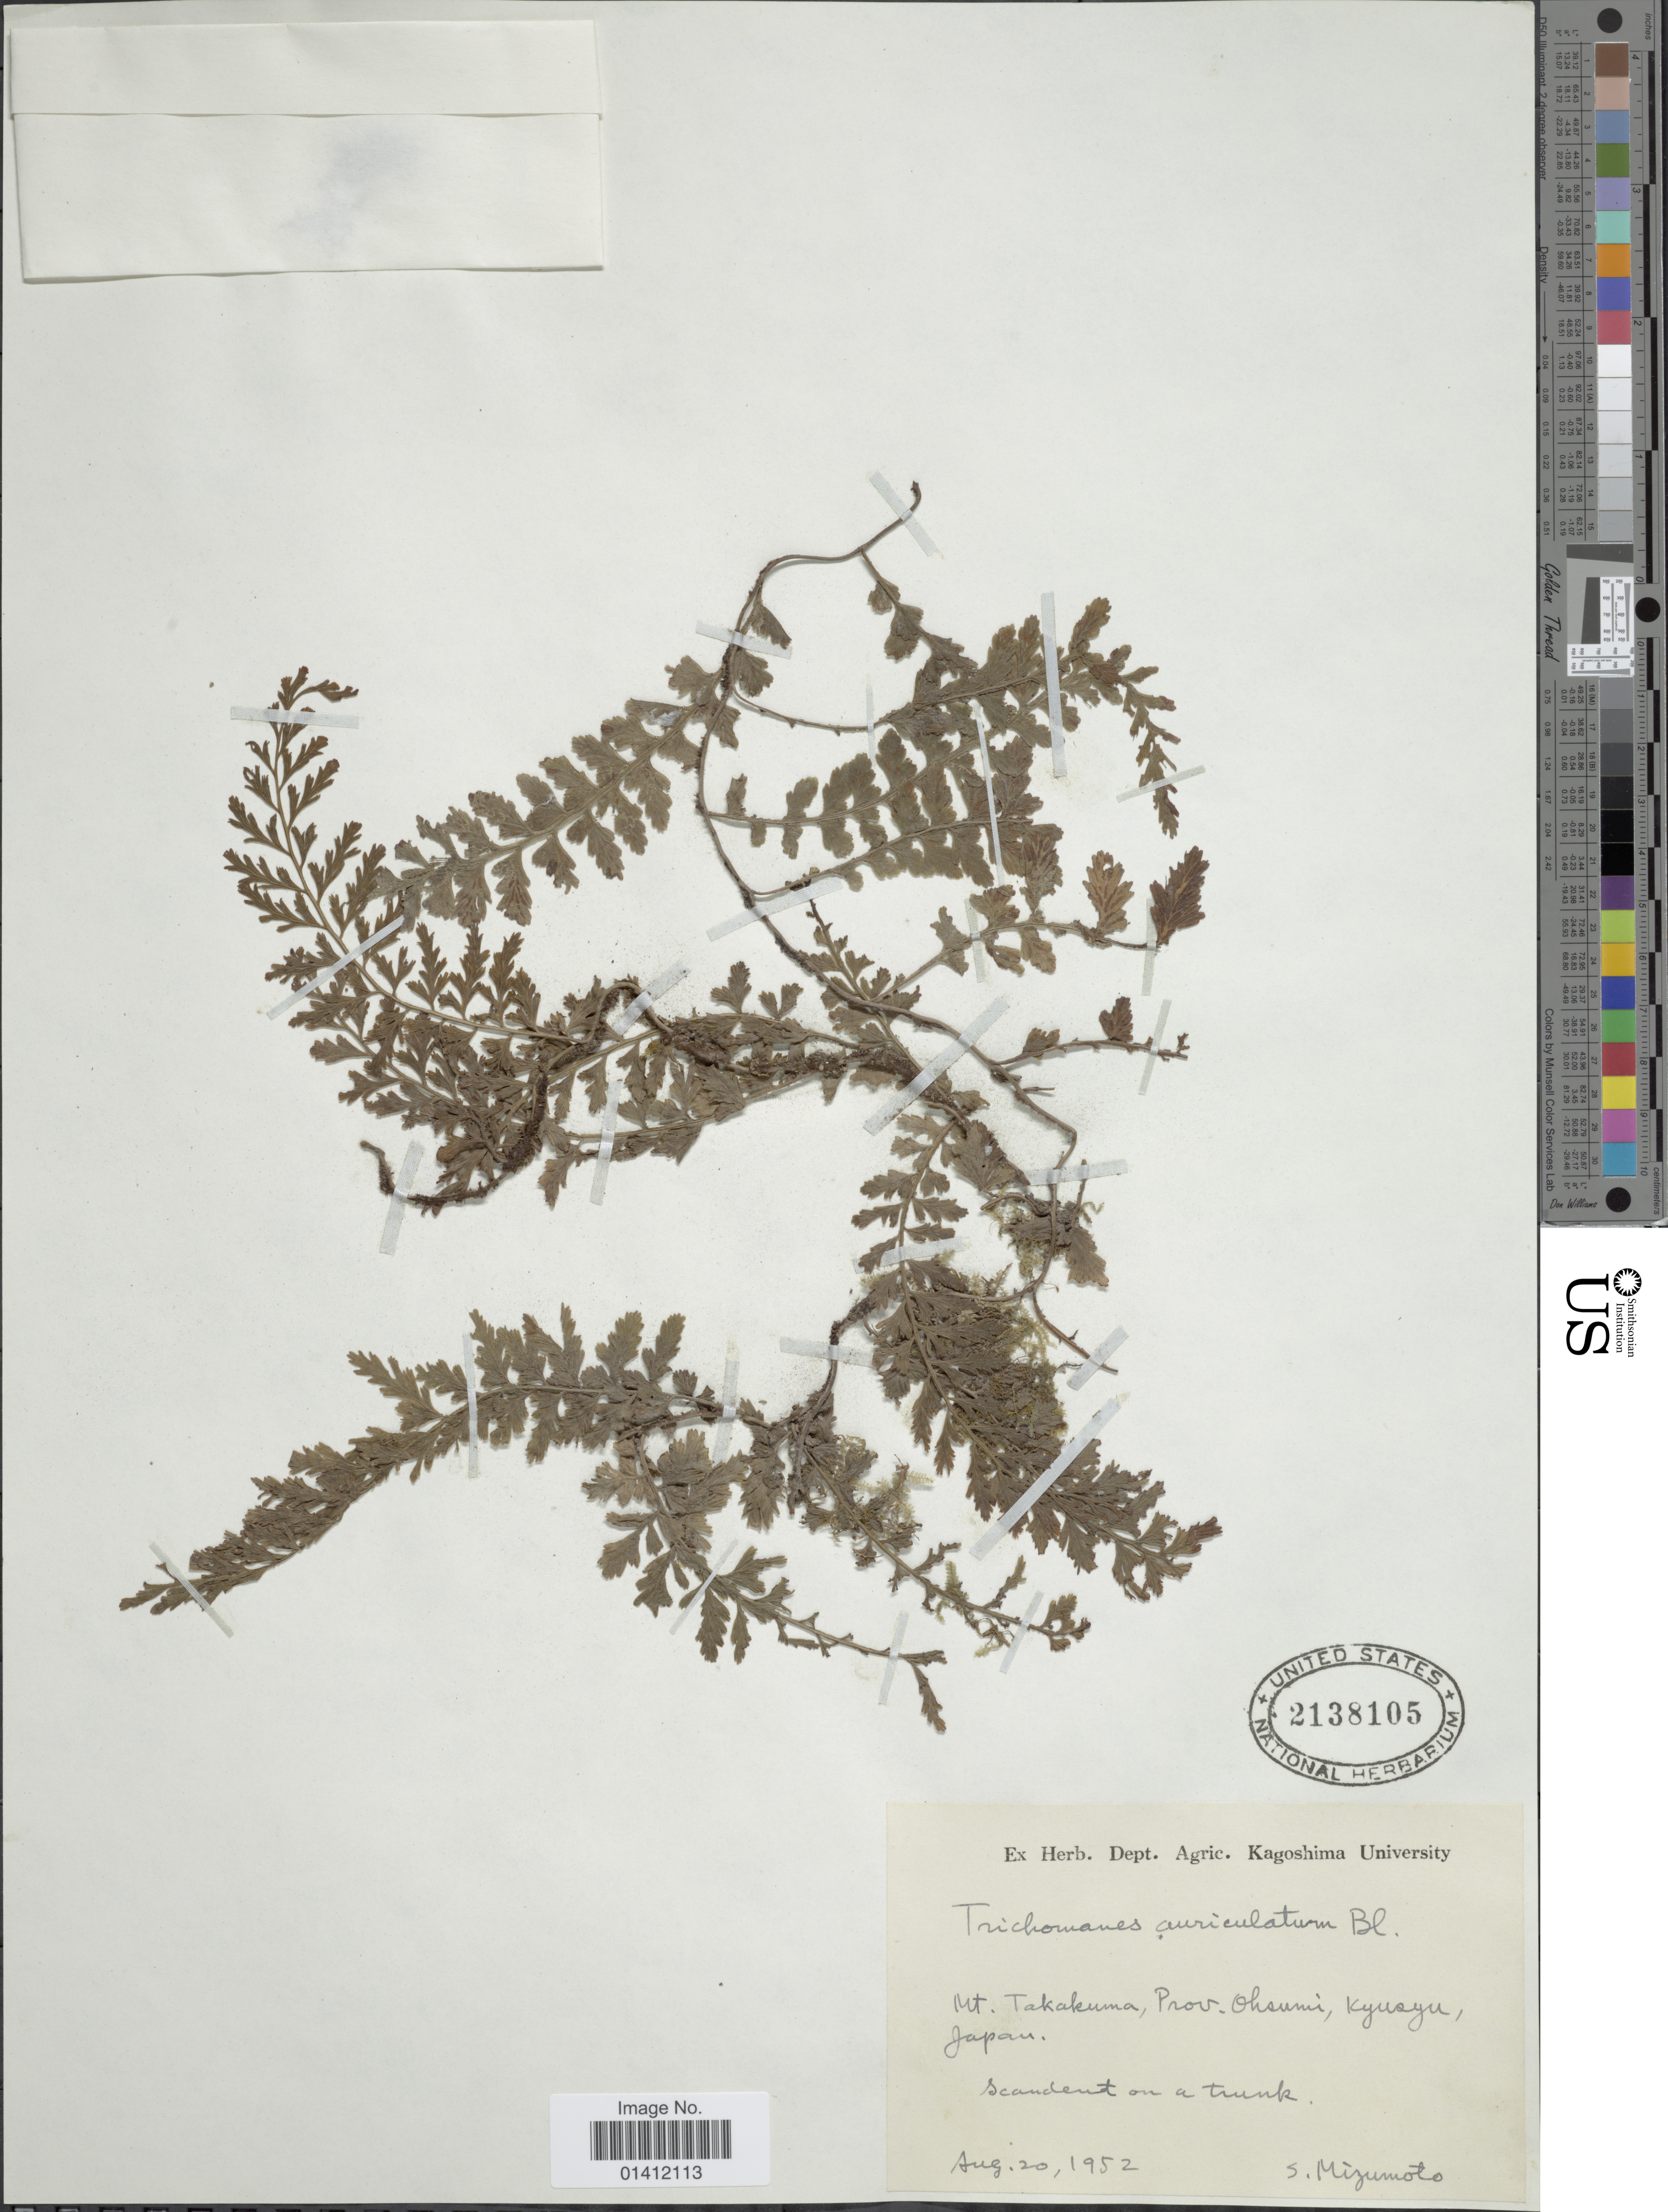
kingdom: Plantae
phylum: Tracheophyta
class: Polypodiopsida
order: Hymenophyllales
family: Hymenophyllaceae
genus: Vandenboschia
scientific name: Vandenboschia auriculata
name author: (Blume) Copel.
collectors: S. Mizumoto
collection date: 1952-08-20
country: Japan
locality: Mt. Takakuma, Prov. Oksumi, Kyusyu.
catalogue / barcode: US 2138105